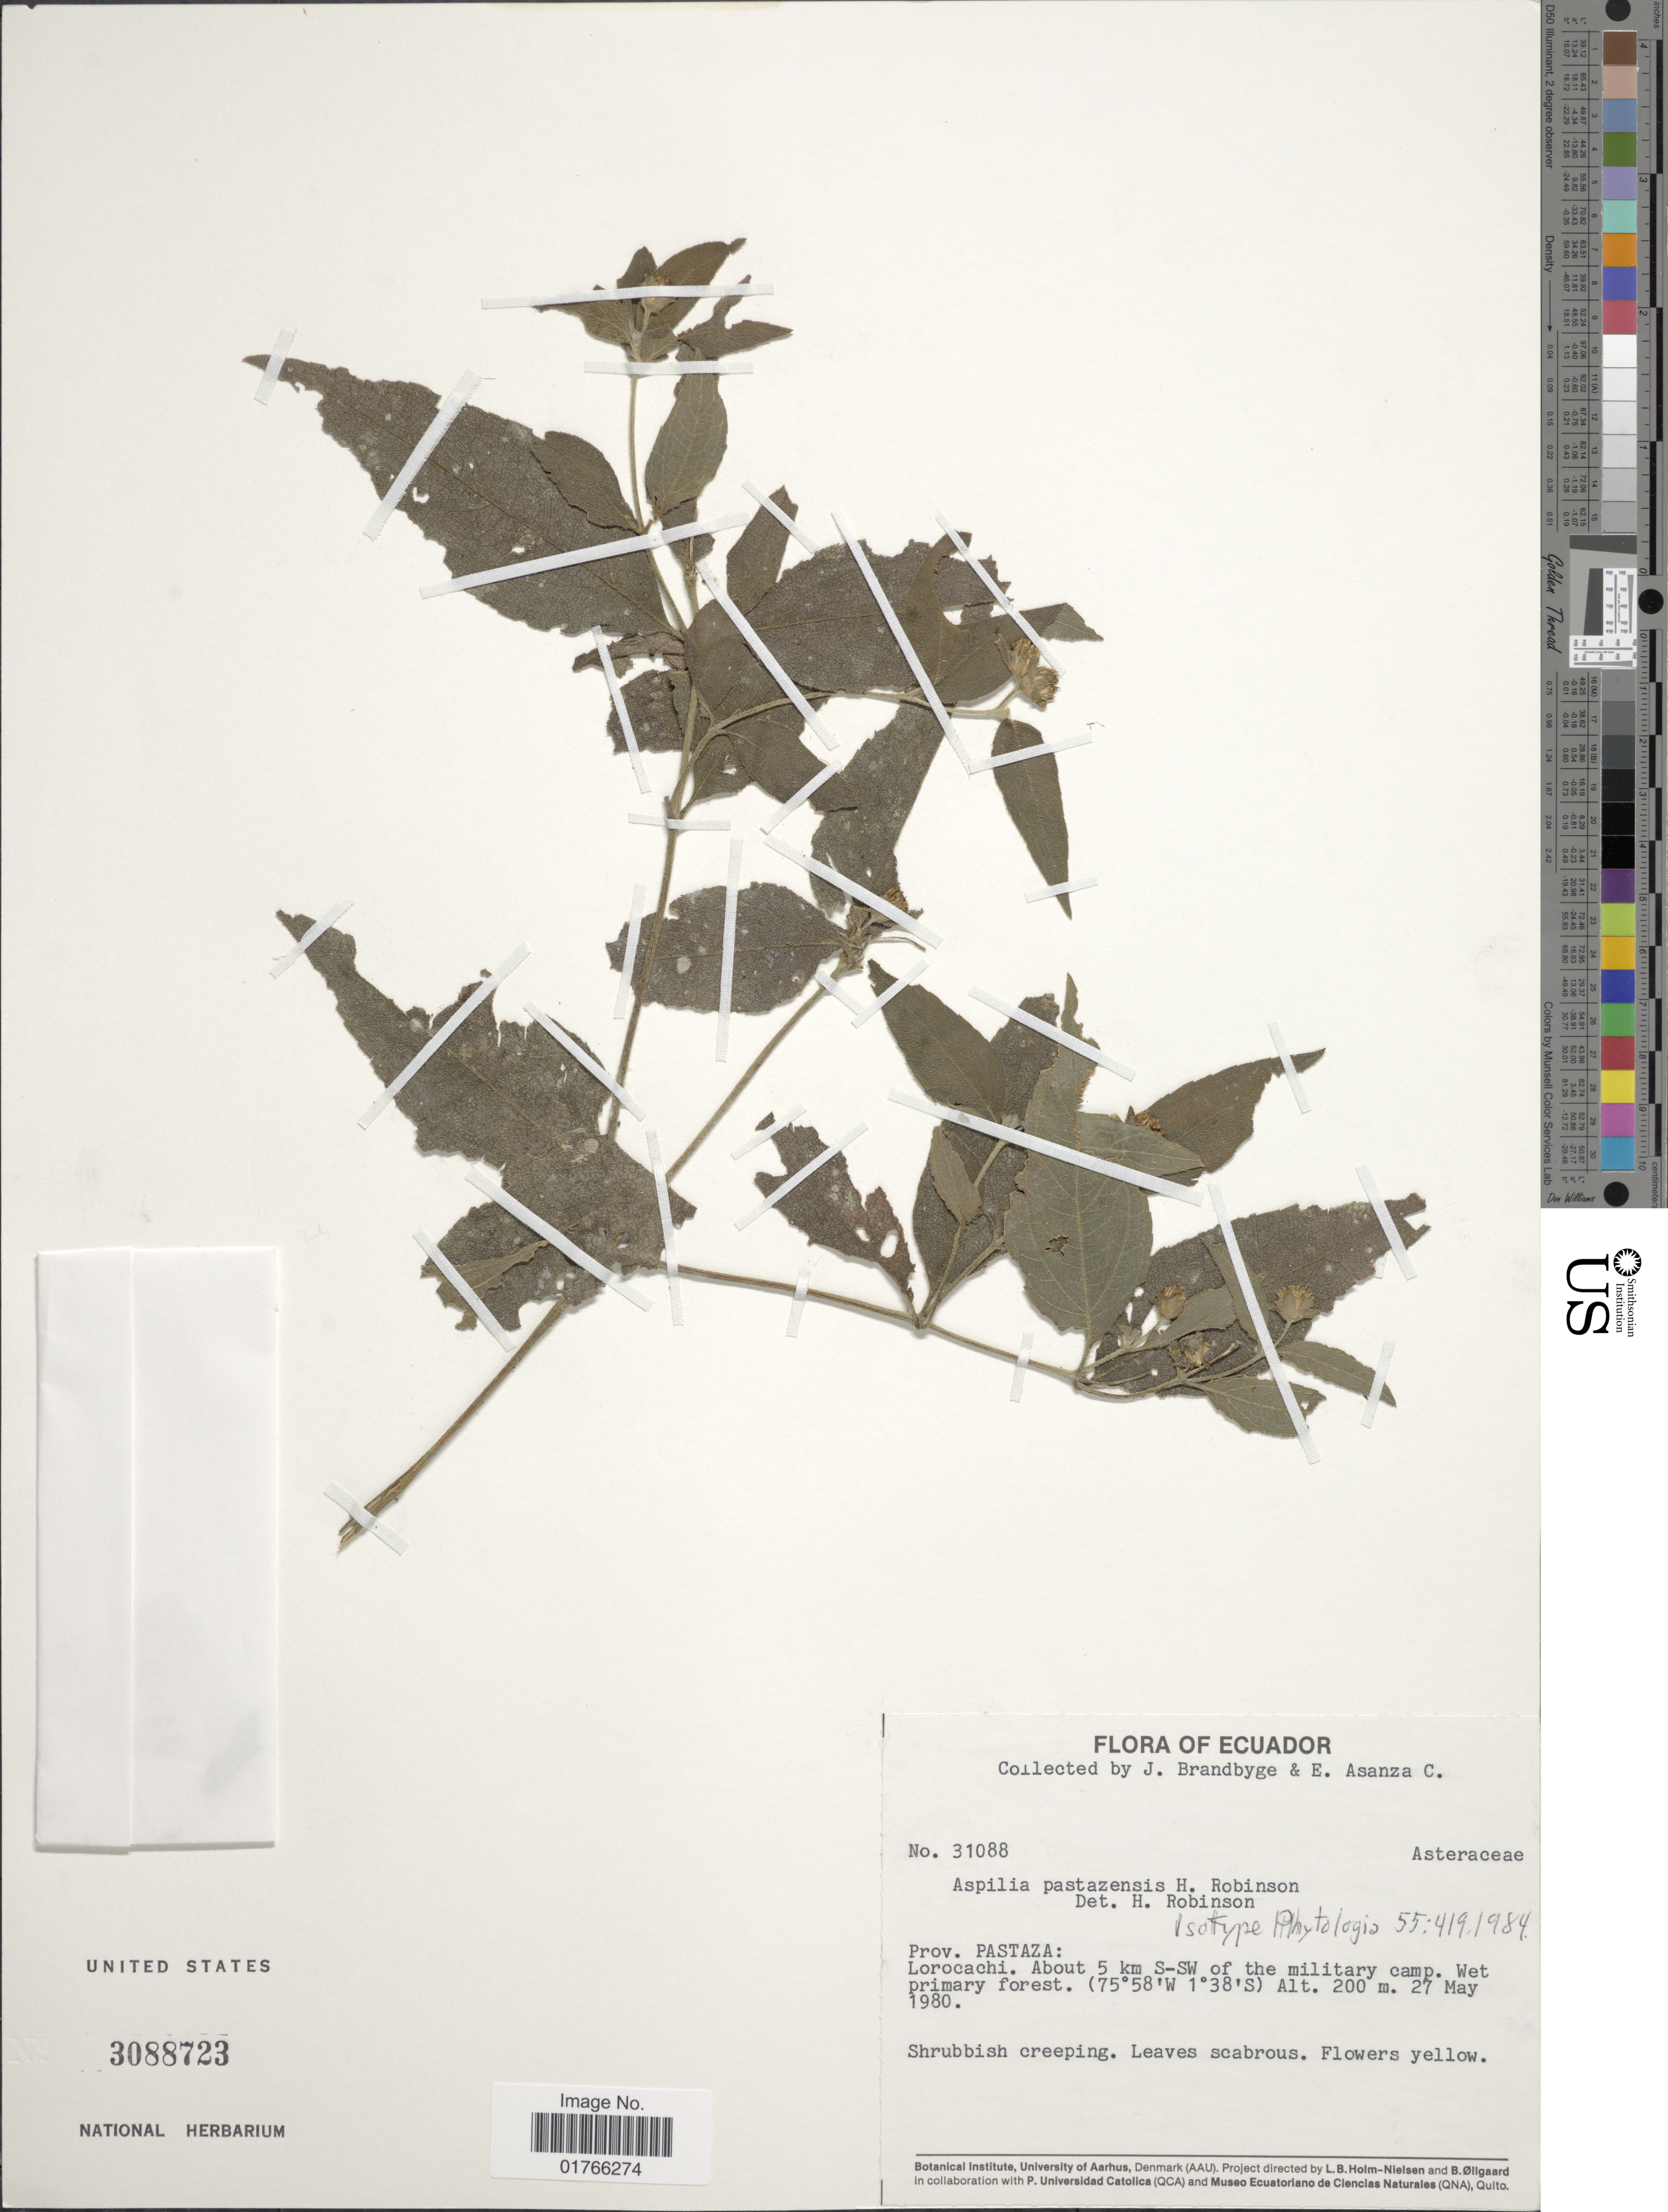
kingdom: Plantae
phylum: Tracheophyta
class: Magnoliopsida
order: Asterales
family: Asteraceae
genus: Elaphandra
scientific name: Elaphandra pastazensis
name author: H. Rob.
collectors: J. Brandbyge & E. Asanza C.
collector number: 31088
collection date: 1980-05-27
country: Ecuador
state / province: Pastaza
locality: Lorocachi, about 5 km S-SW of the military camp.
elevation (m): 200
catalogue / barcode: US 3088723